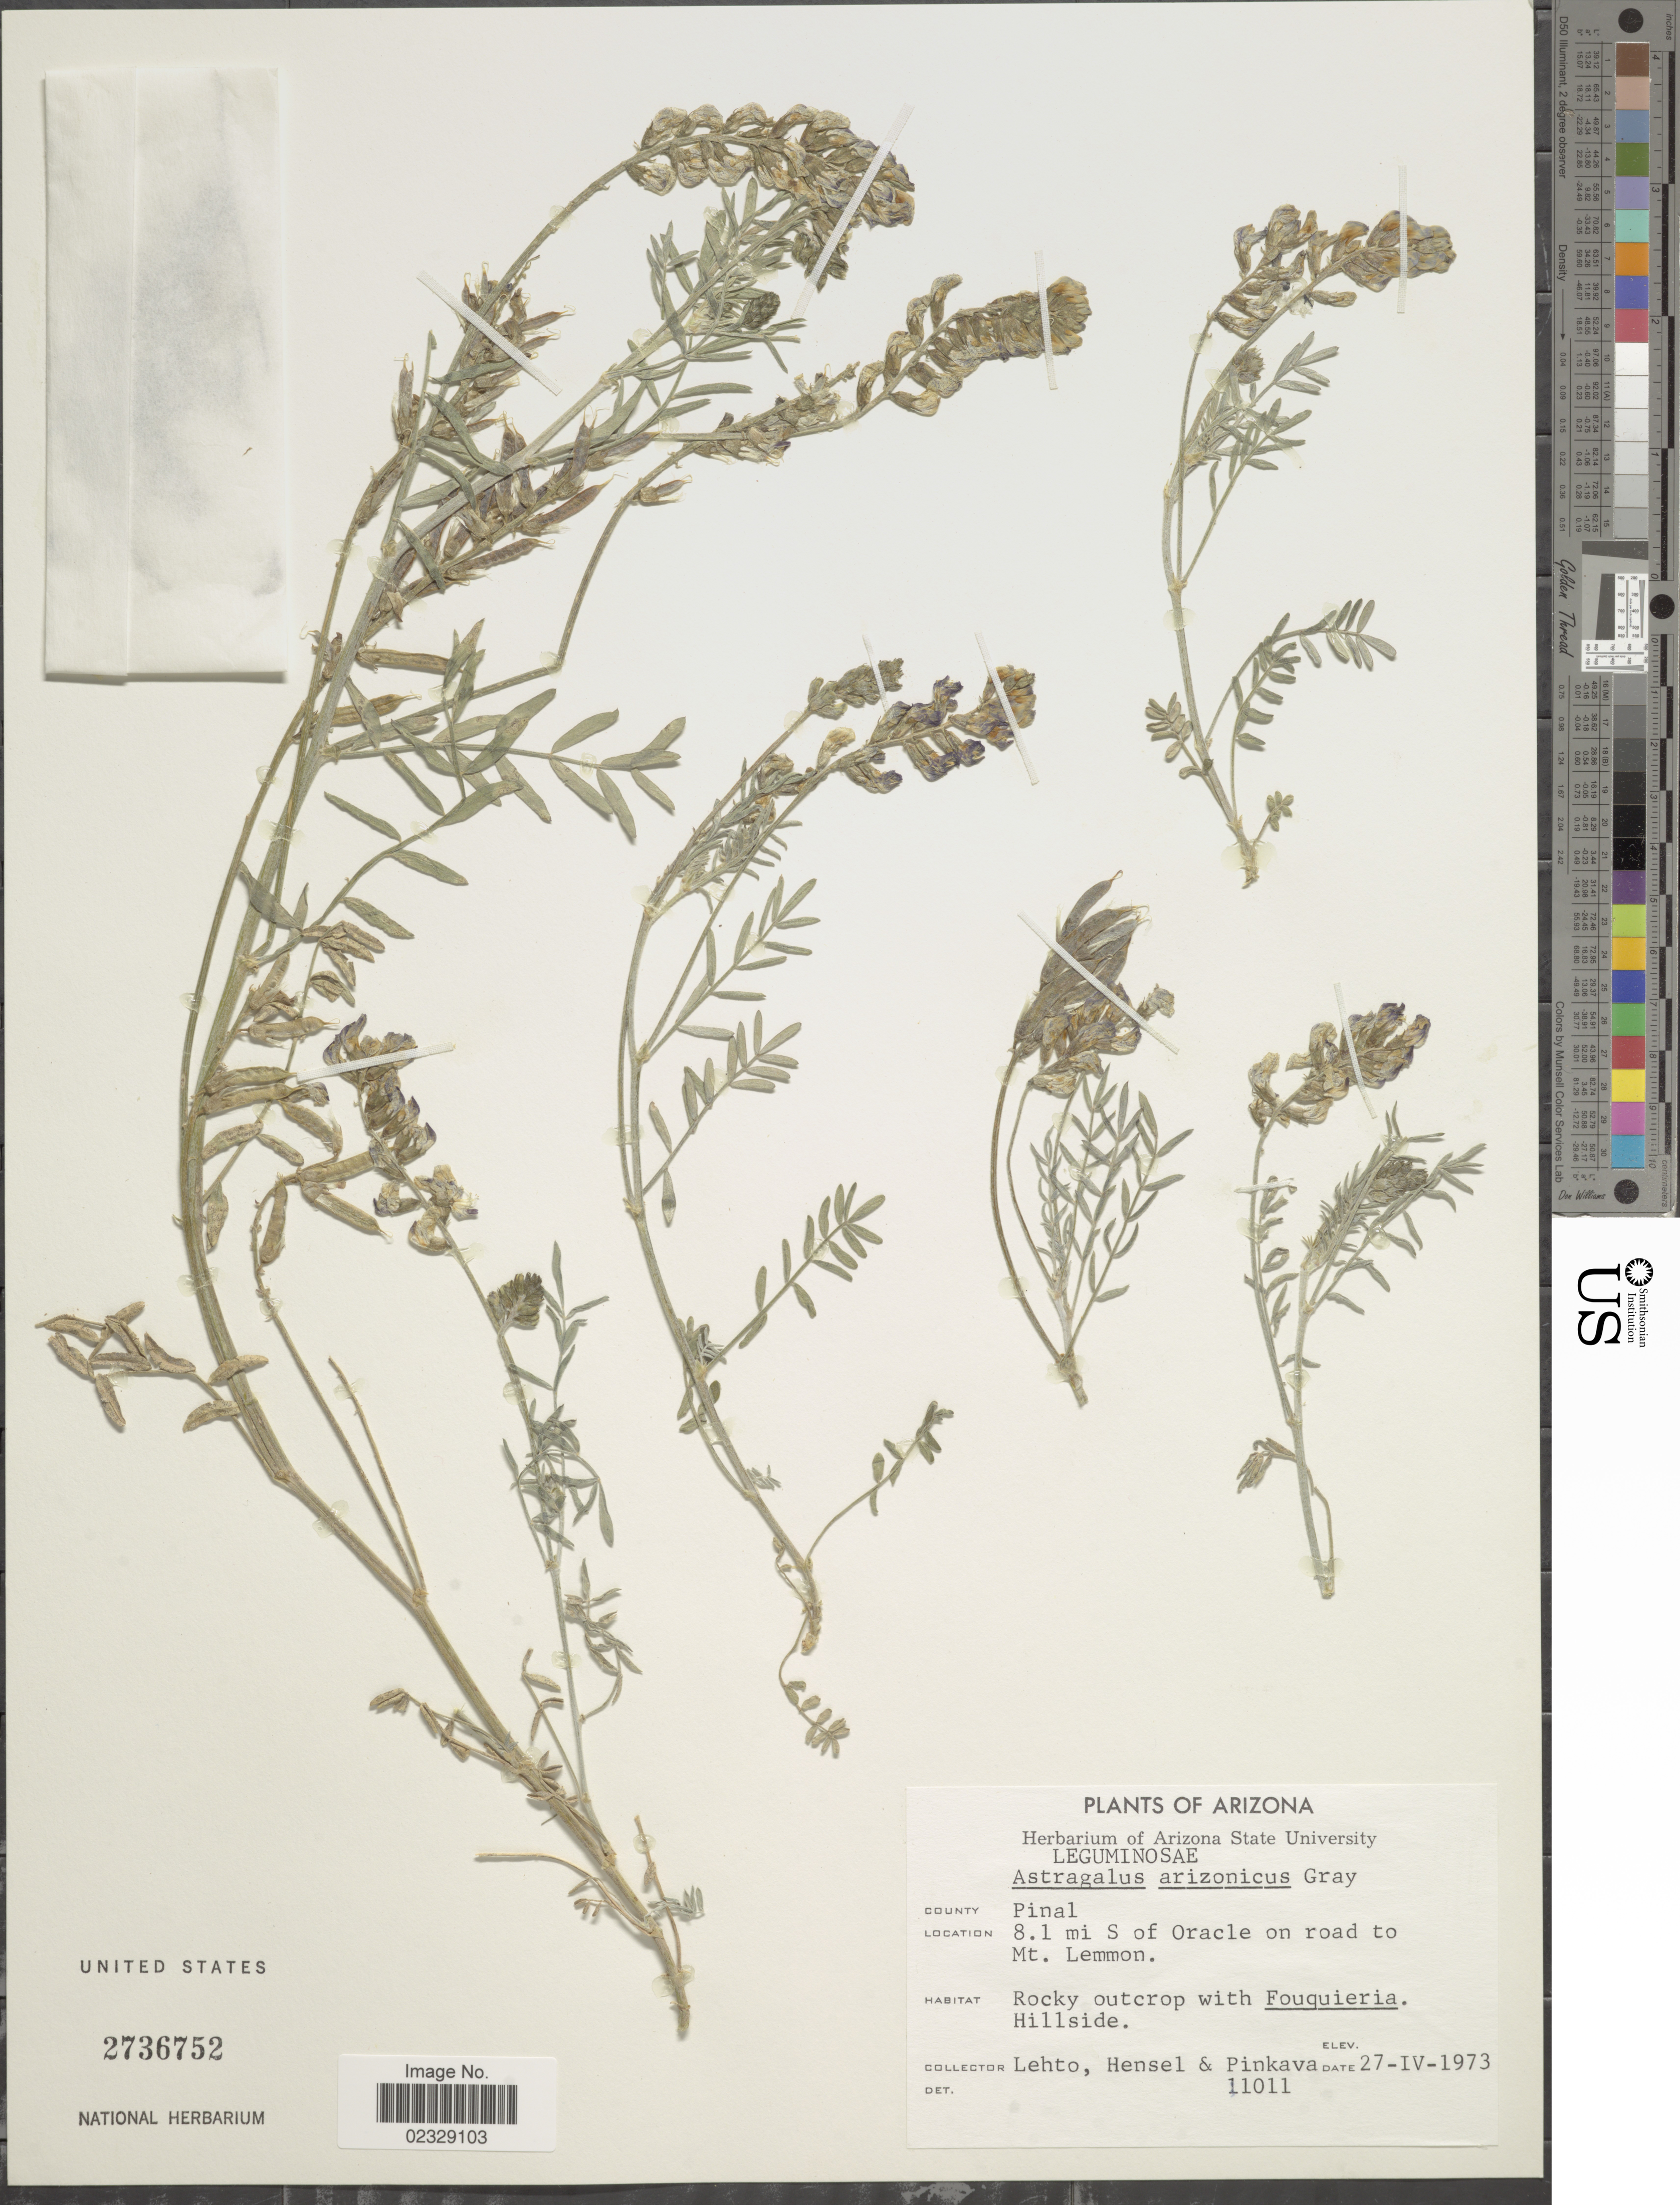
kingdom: Plantae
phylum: Tracheophyta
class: Magnoliopsida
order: Fabales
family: Fabaceae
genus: Astragalus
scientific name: Astragalus arizonicus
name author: A. Gray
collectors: -. Lehto, -. Hensel & -. Pinkava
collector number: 11011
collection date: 1973-04-27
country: United States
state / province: Arizona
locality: County Pinal, 8.1 mi S of Oracle on road to Mt. Lemmon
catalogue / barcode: US 2736752